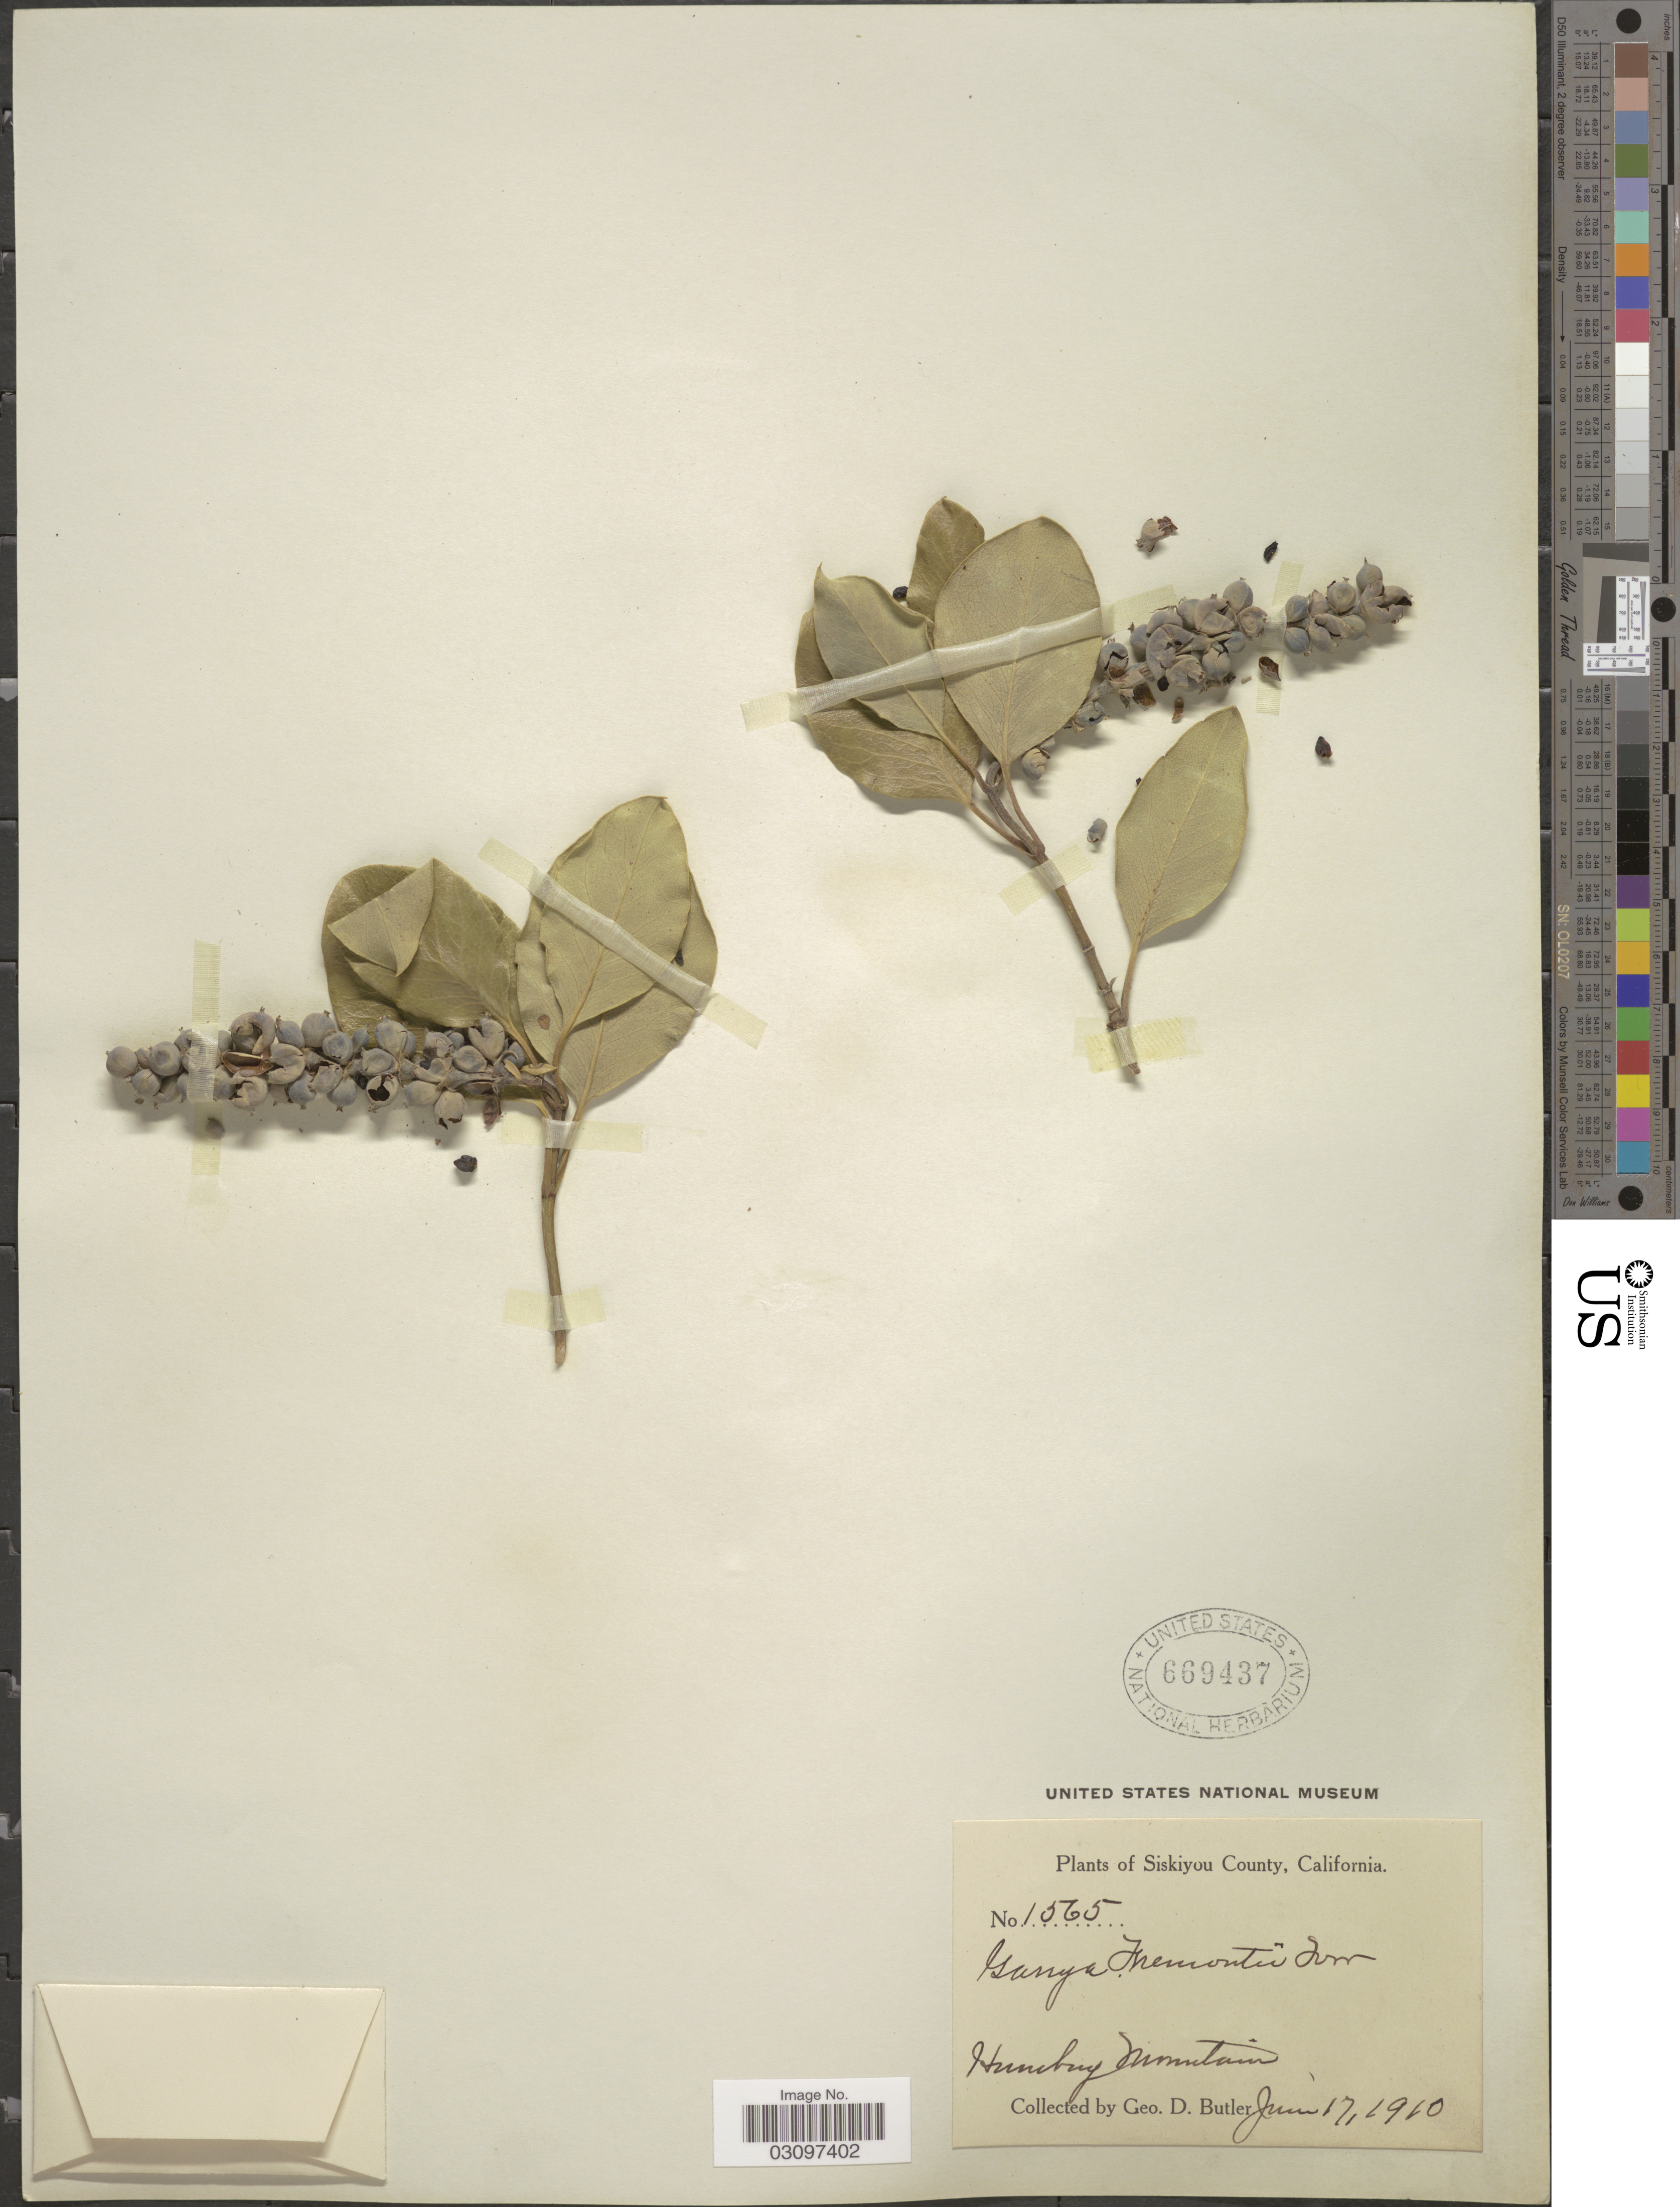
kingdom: Plantae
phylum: Tracheophyta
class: Magnoliopsida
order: Garryales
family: Garryaceae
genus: Garrya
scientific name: Garrya fremontii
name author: Torr.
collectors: G. D. Butler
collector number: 1565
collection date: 1910-06-17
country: United States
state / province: California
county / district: Siskiyou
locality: Siskiyou County. Humbug Mountain.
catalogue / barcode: US 669437